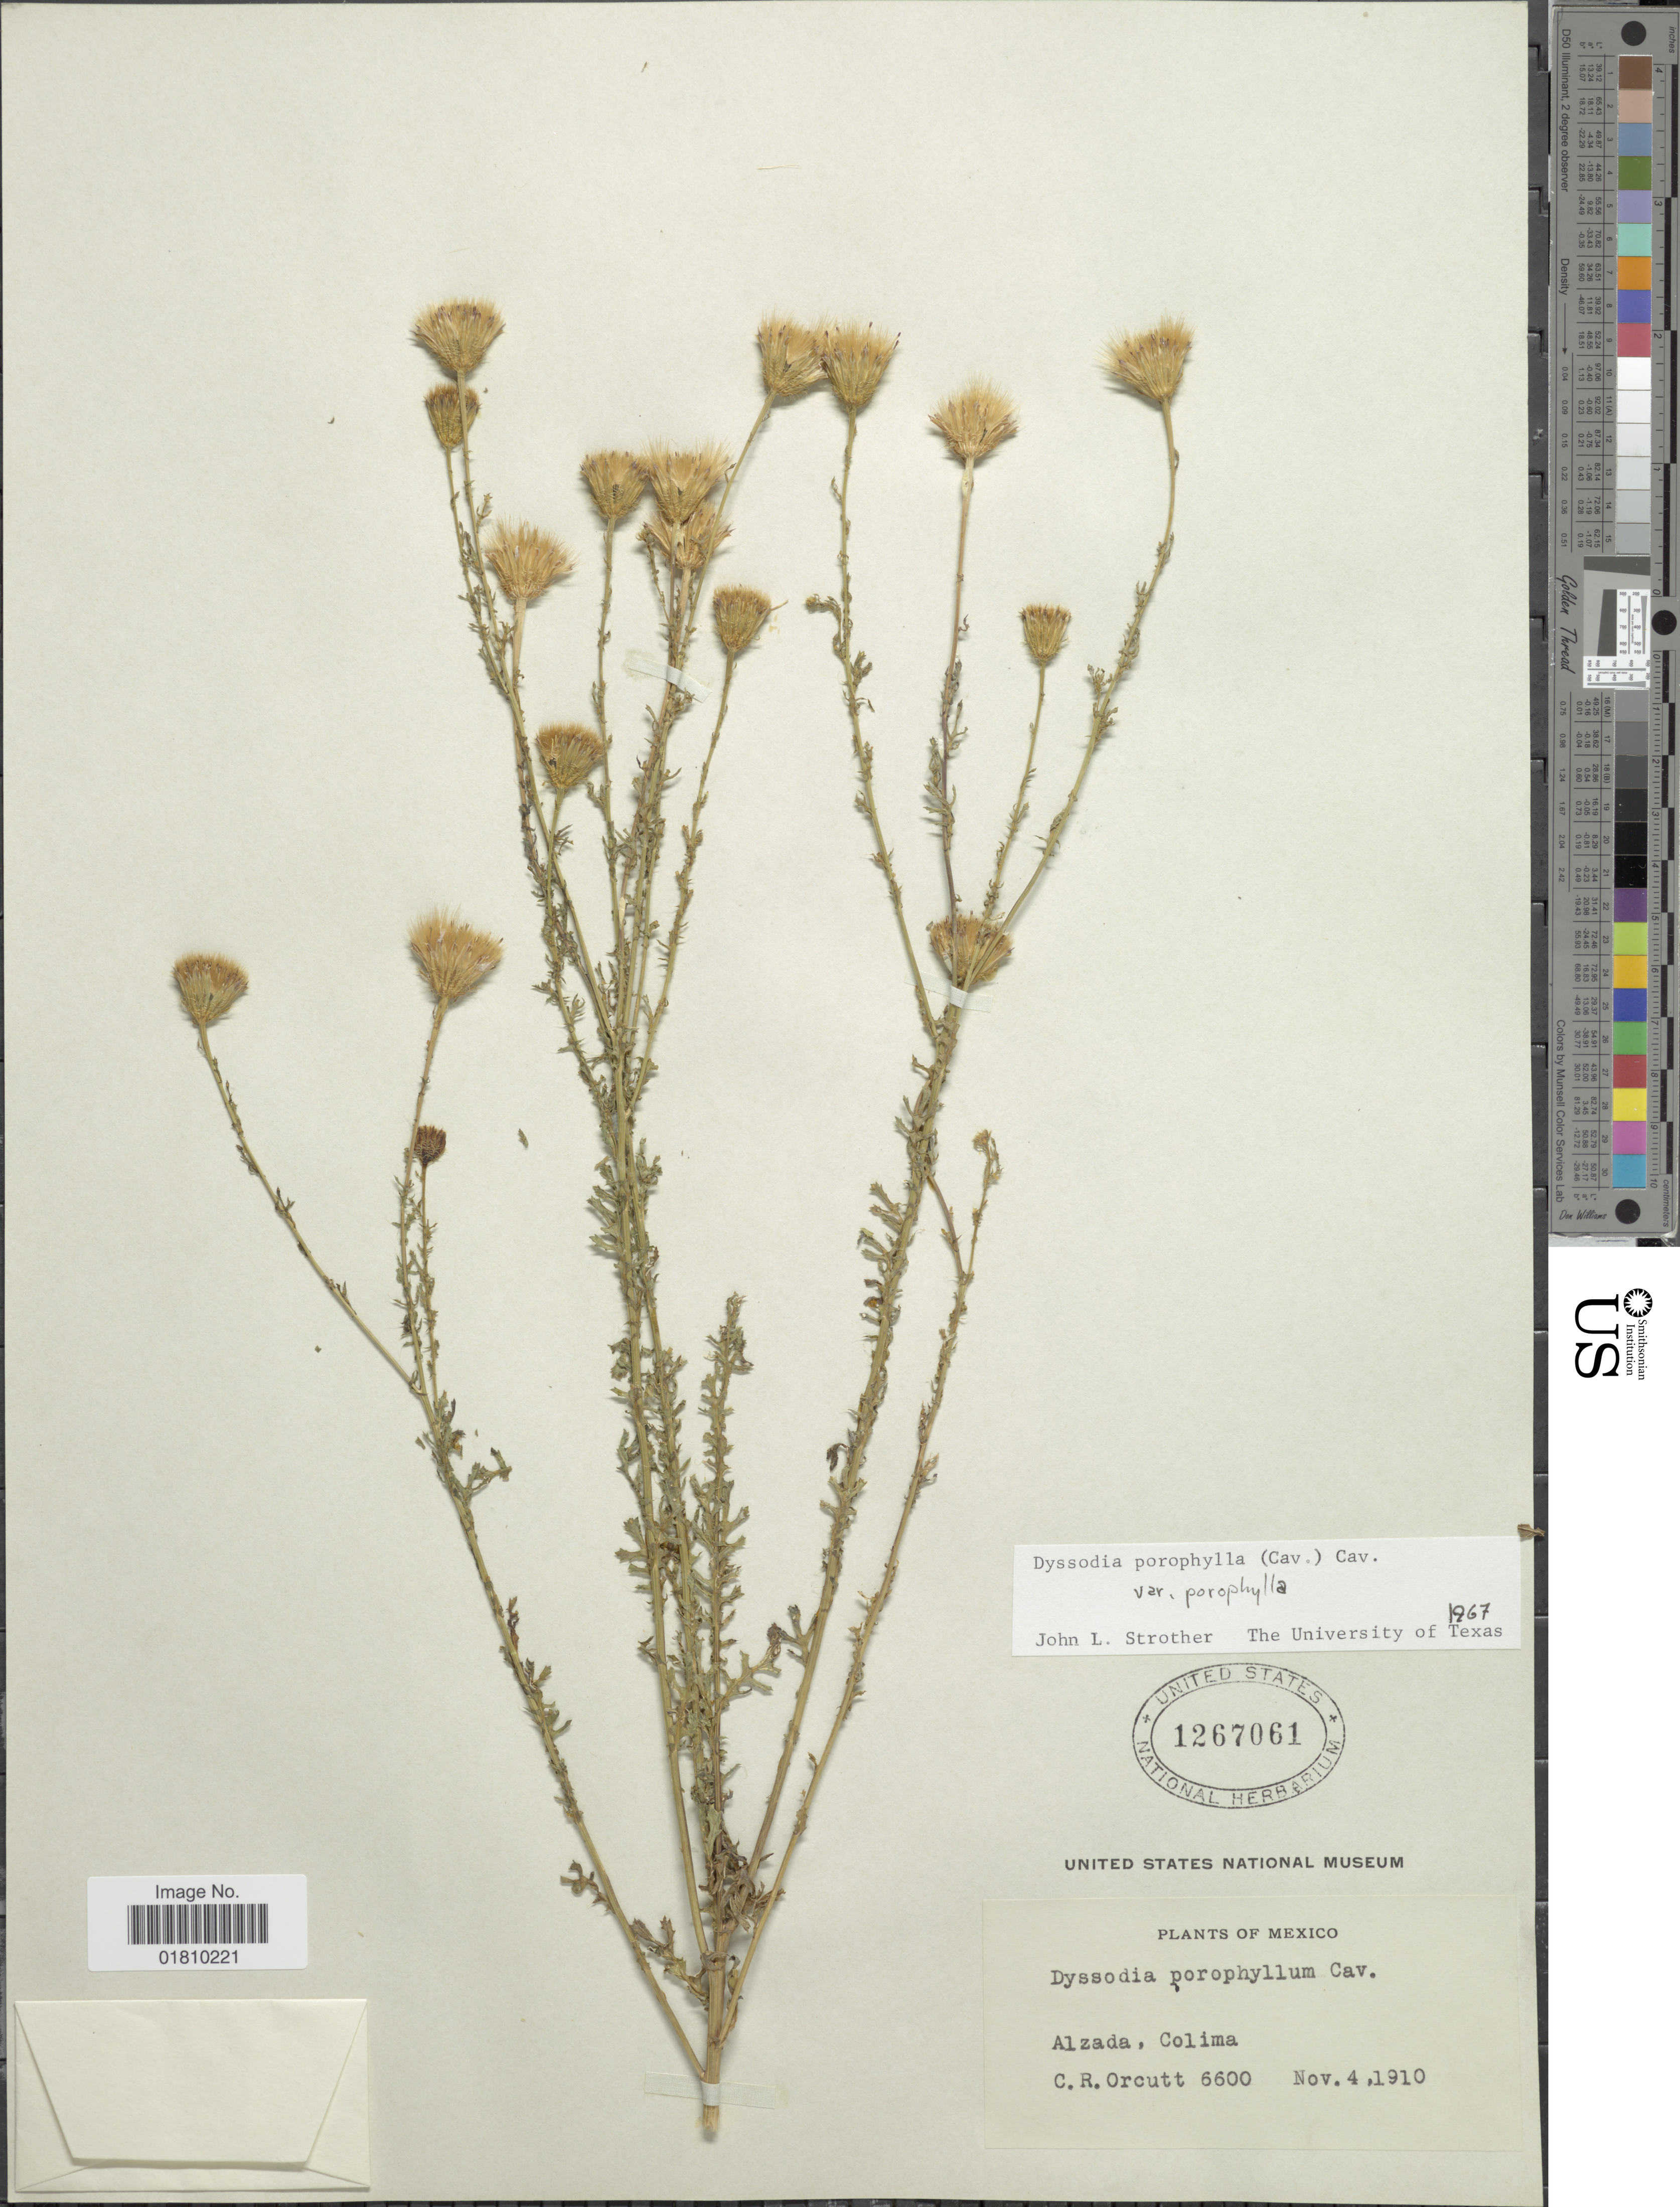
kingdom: Plantae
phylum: Tracheophyta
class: Magnoliopsida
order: Asterales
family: Asteraceae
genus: Adenophyllum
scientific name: Adenophyllum porophyllum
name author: (Cav.) Hemsl.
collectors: C. R. Orcutt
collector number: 6600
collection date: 1910-11-04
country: Mexico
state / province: Colima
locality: Alzada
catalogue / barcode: US 1267061